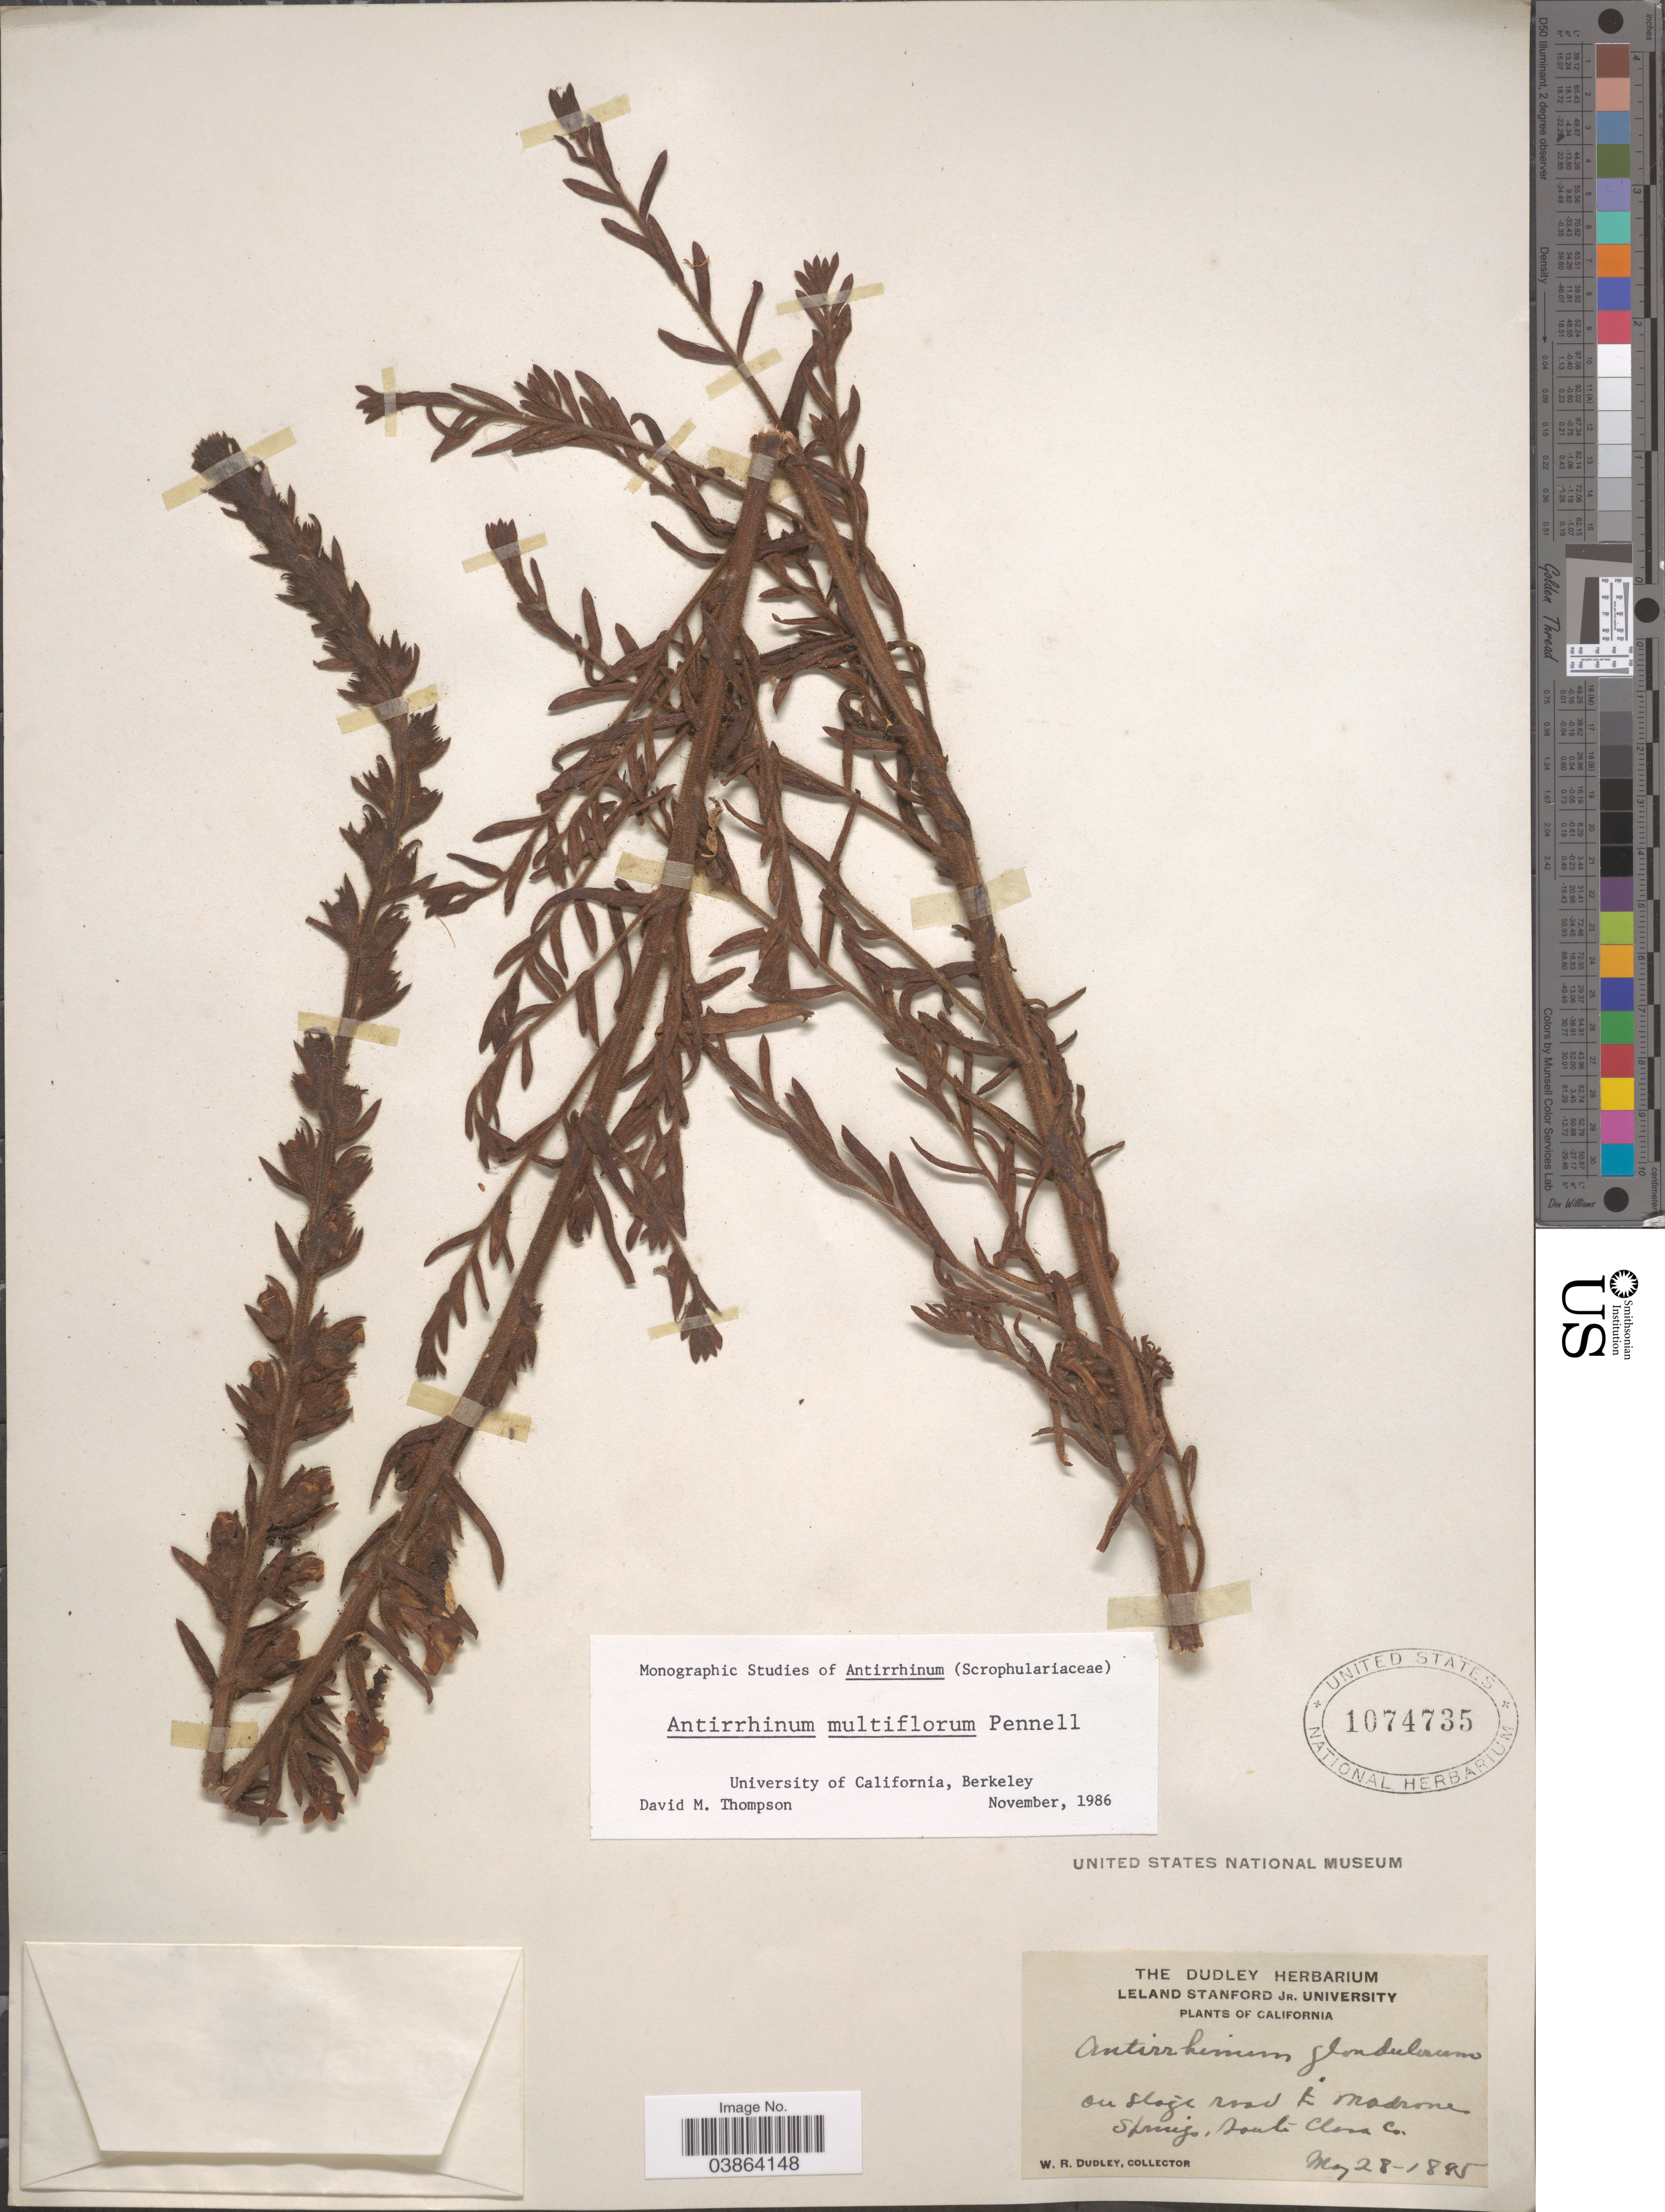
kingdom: Plantae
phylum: Tracheophyta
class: Magnoliopsida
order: Lamiales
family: Plantaginaceae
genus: Sairocarpus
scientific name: Sairocarpus multiflorus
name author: (Pennell) D.A. Sutton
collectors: W. Dudley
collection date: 1885-05-28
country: United States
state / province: California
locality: On slope road E Madrone Springs, South Clara Co.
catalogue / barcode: US 1074735